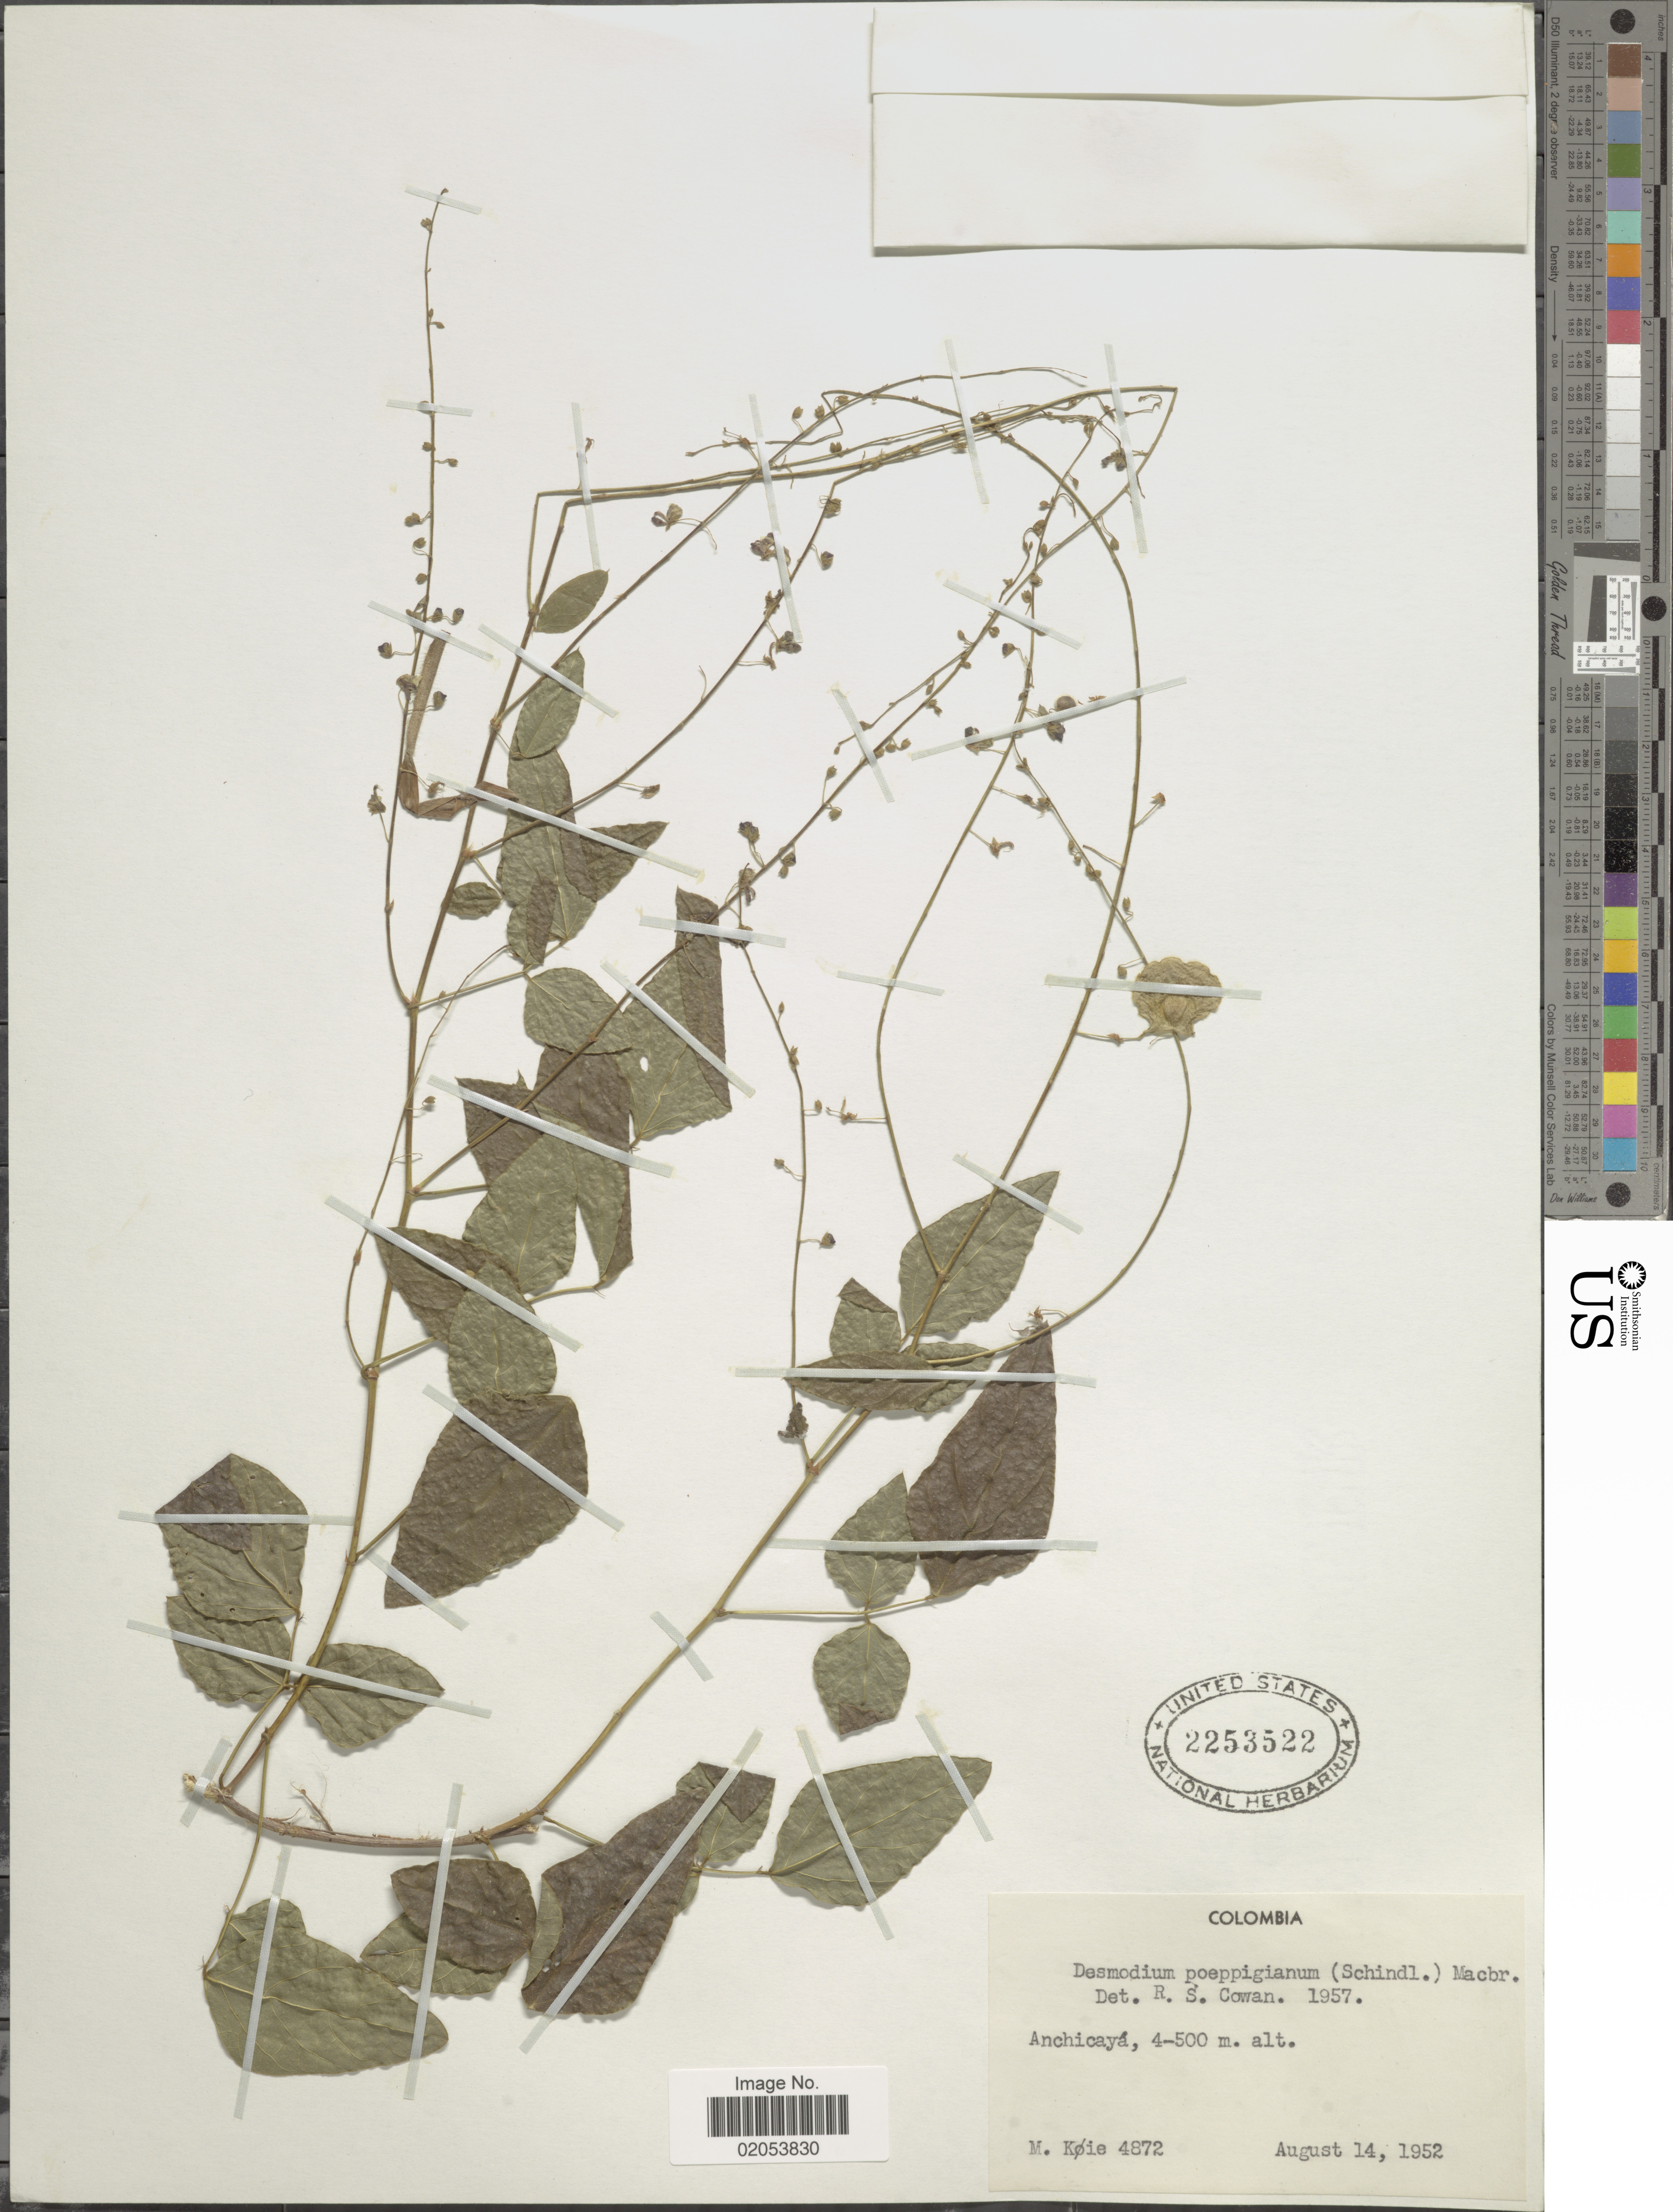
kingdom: Plantae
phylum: Tracheophyta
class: Magnoliopsida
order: Fabales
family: Fabaceae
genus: Desmodium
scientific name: Desmodium poeppigianum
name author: (Schindl.) J.F. Macbr.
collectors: M. Köie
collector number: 4872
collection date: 1952-08-14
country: Colombia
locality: Anchicaya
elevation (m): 400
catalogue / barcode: US 2253522